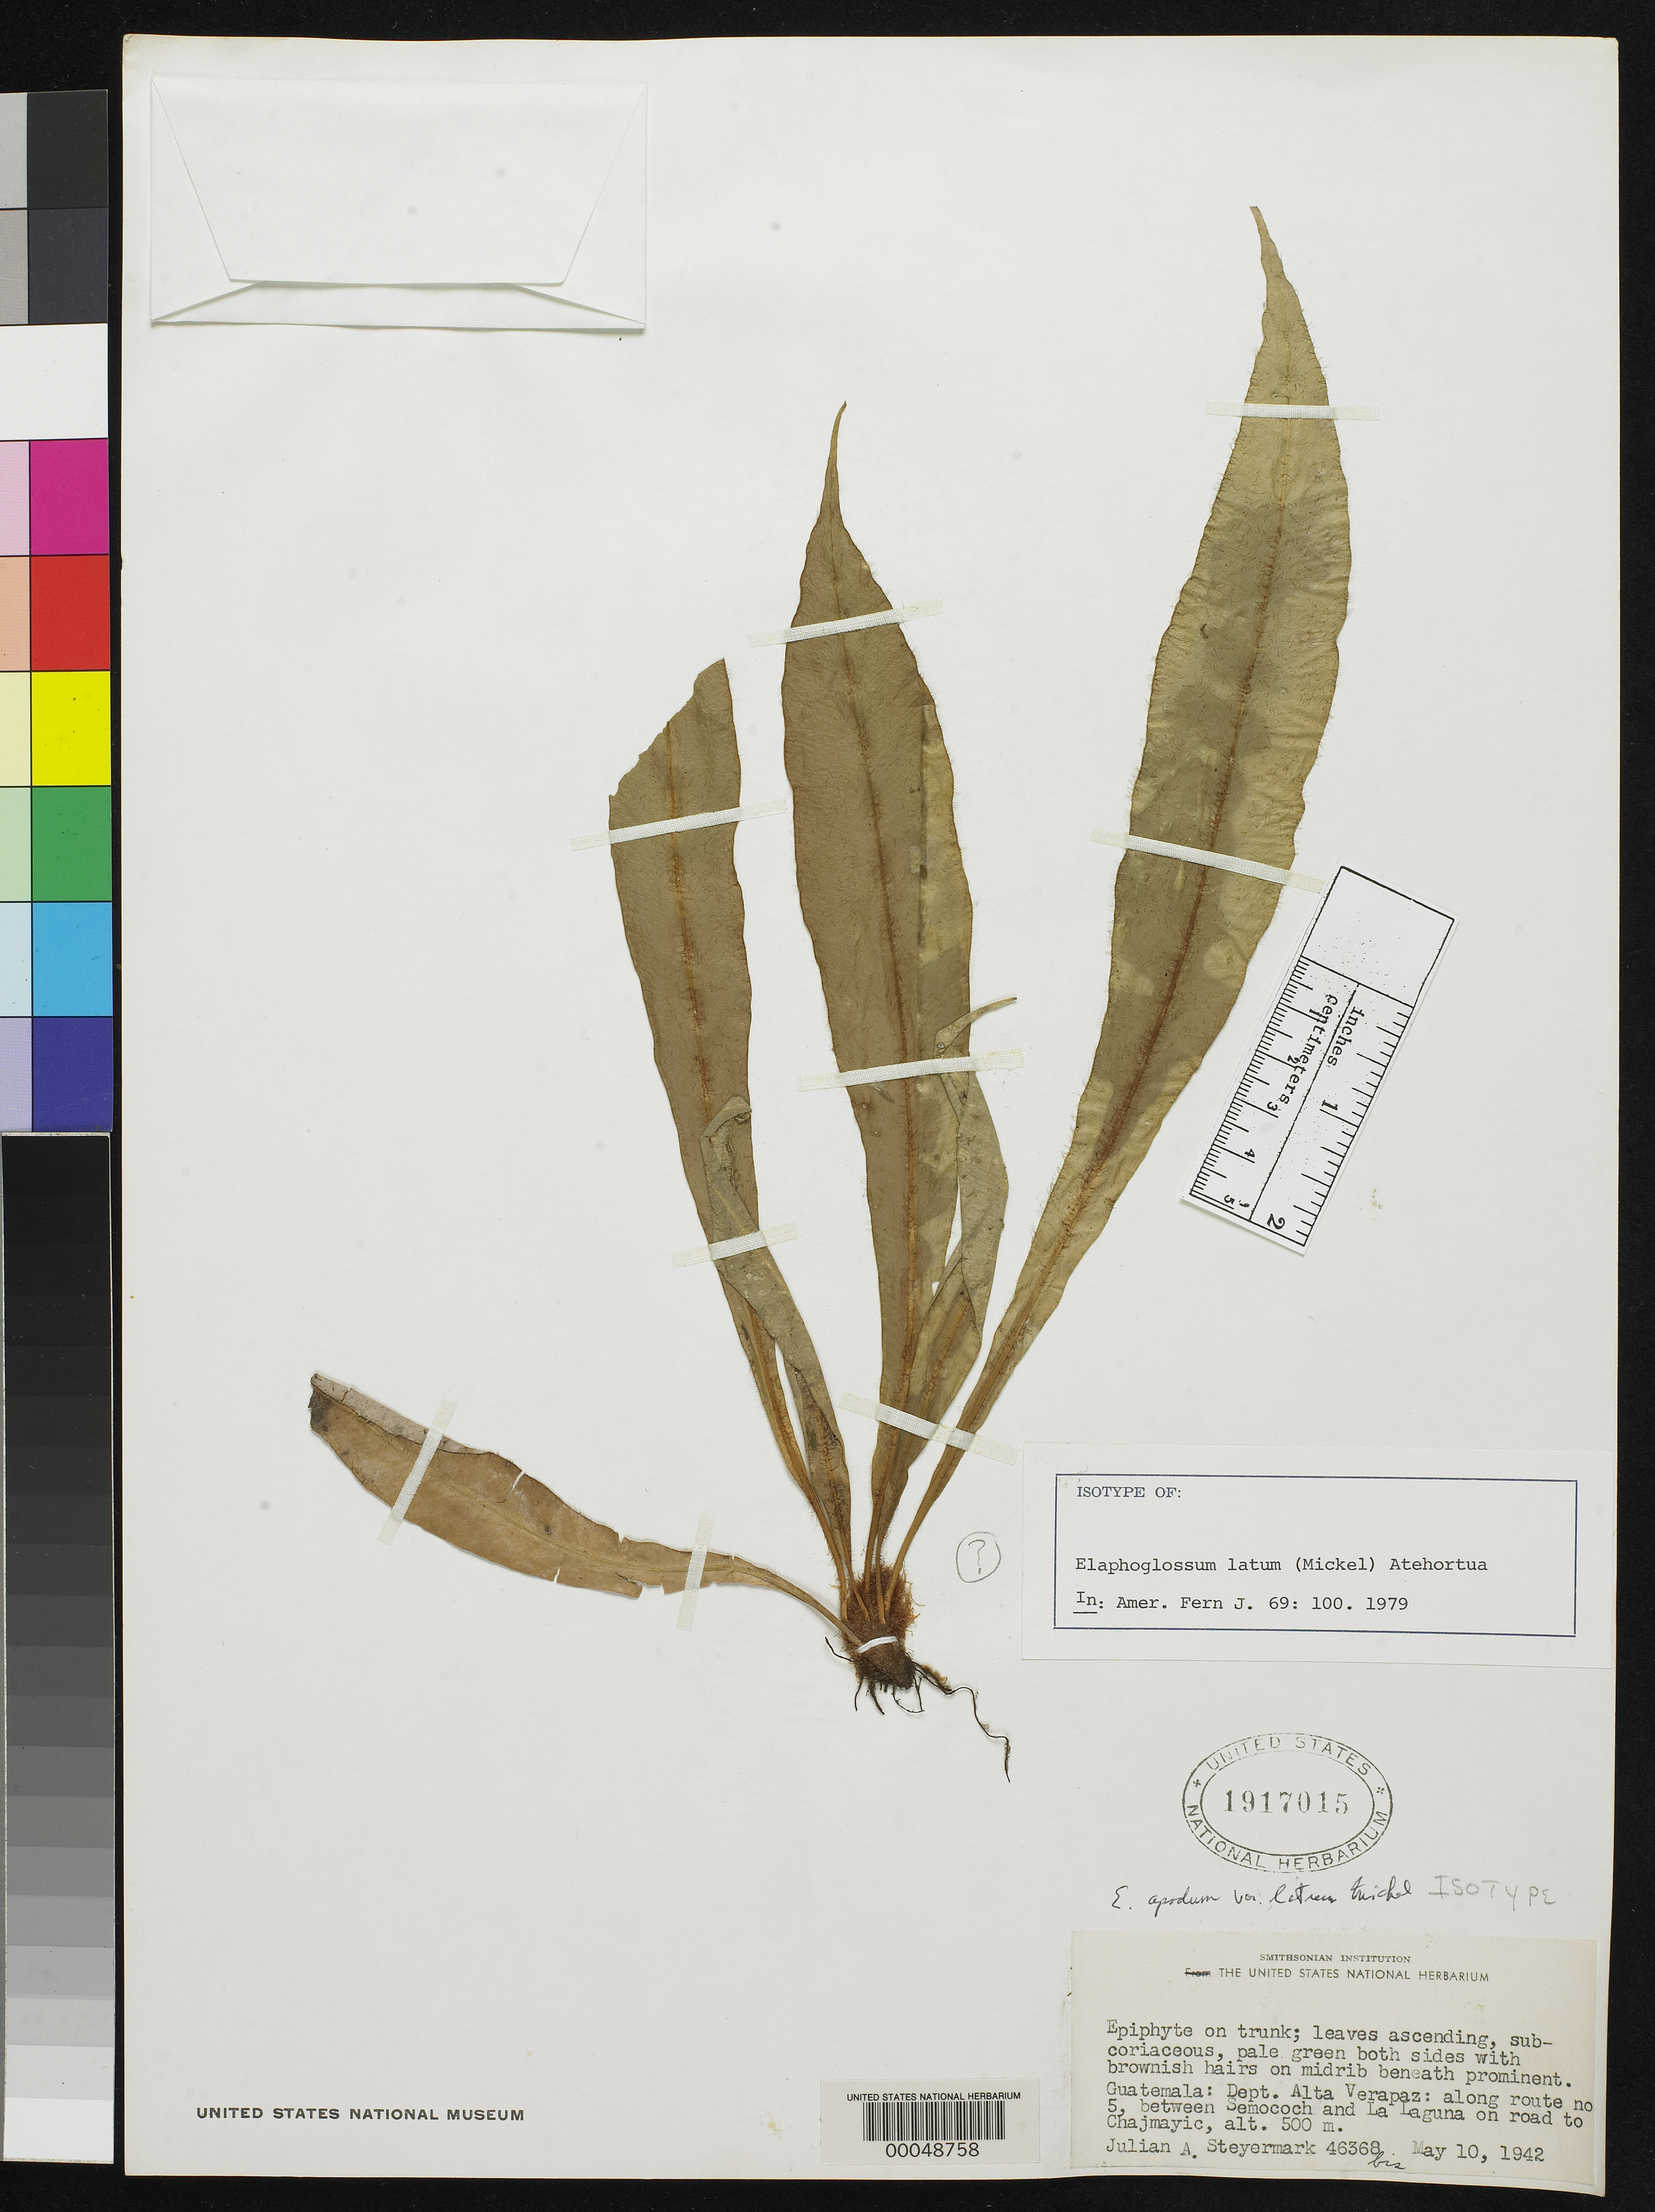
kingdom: Plantae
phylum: Tracheophyta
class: Polypodiopsida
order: Polypodiales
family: Dryopteridaceae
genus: Elaphoglossum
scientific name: Elaphoglossum apodum var. latum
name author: Mickel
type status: Isotype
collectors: J. Steyermark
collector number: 46368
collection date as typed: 10 May 1962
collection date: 1962-05-10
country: Guatemala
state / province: Alta Verapaz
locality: Along route 5 between Semococh and La Laguna on road to Chajmayic.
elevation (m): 500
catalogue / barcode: US 1917015